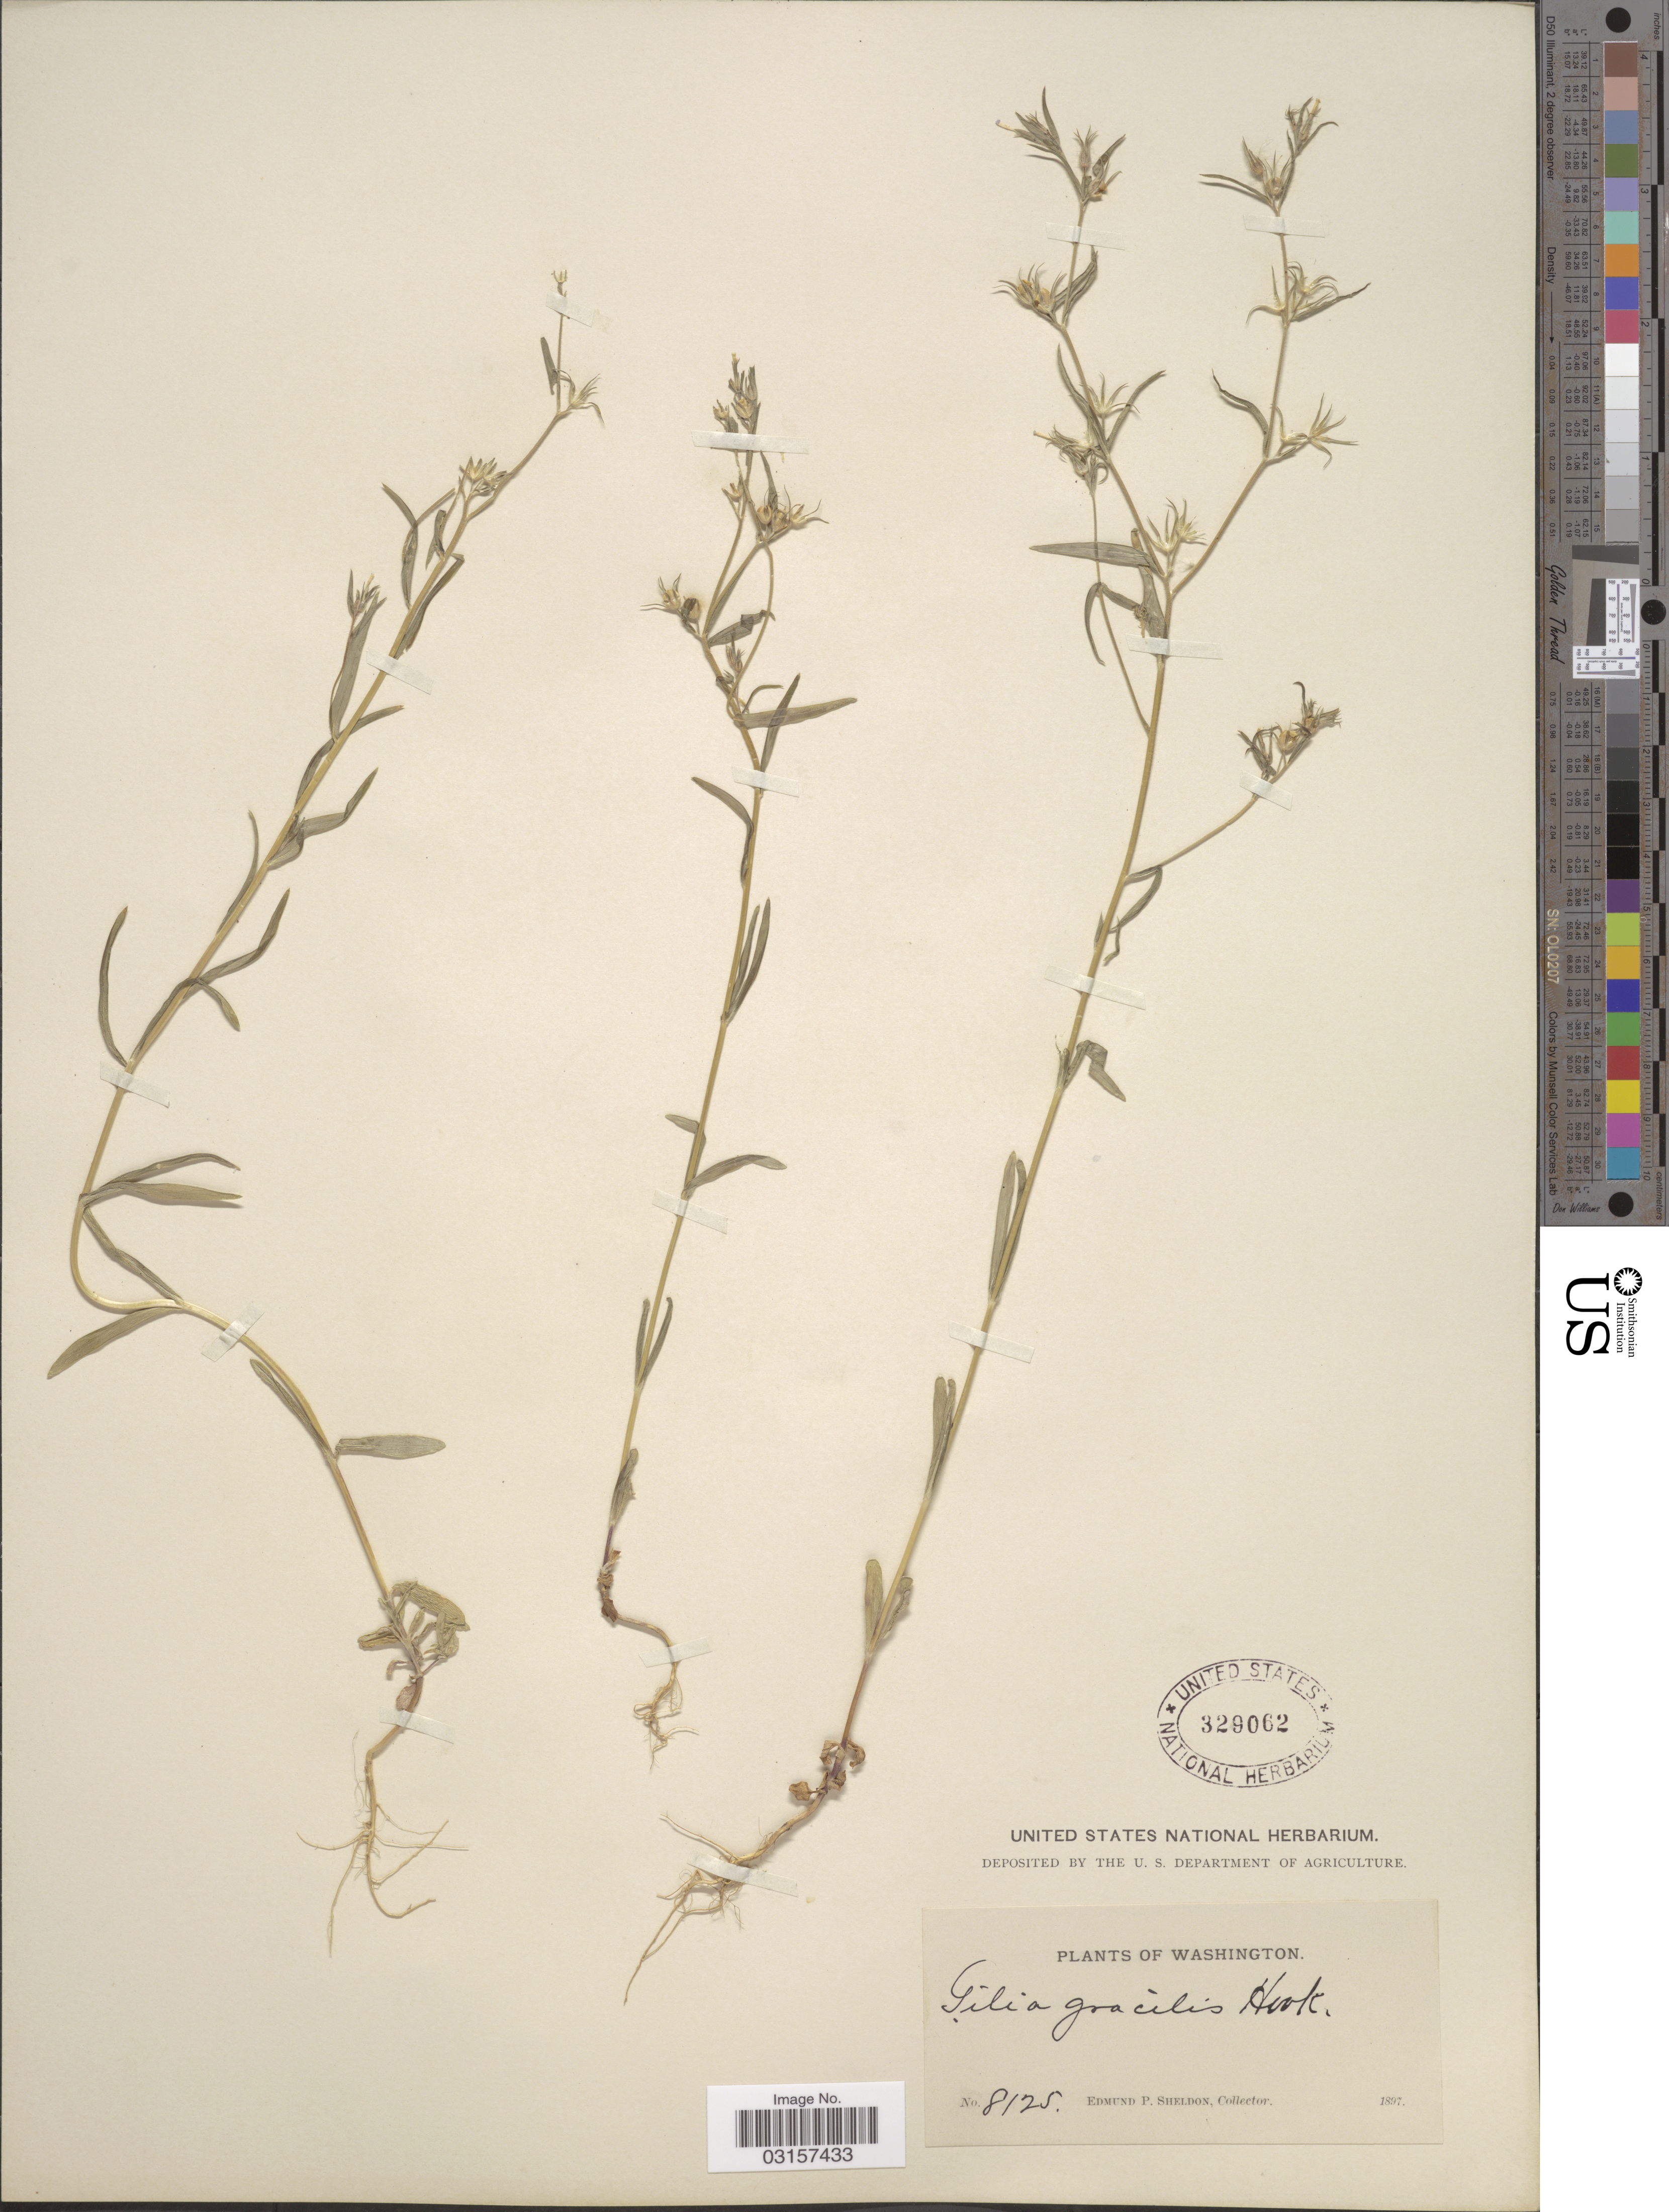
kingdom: Plantae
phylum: Tracheophyta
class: Magnoliopsida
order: Ericales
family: Polemoniaceae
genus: Microsteris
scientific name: Microsteris gracilis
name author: (Hook.) Greene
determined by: (US) Smithsonian Institution - National Museum of Natural History - Department of Botany (UNITED STATES)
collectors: E. P. Sheldon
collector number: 8125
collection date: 1897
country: United States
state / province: Washington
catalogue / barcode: US 329062